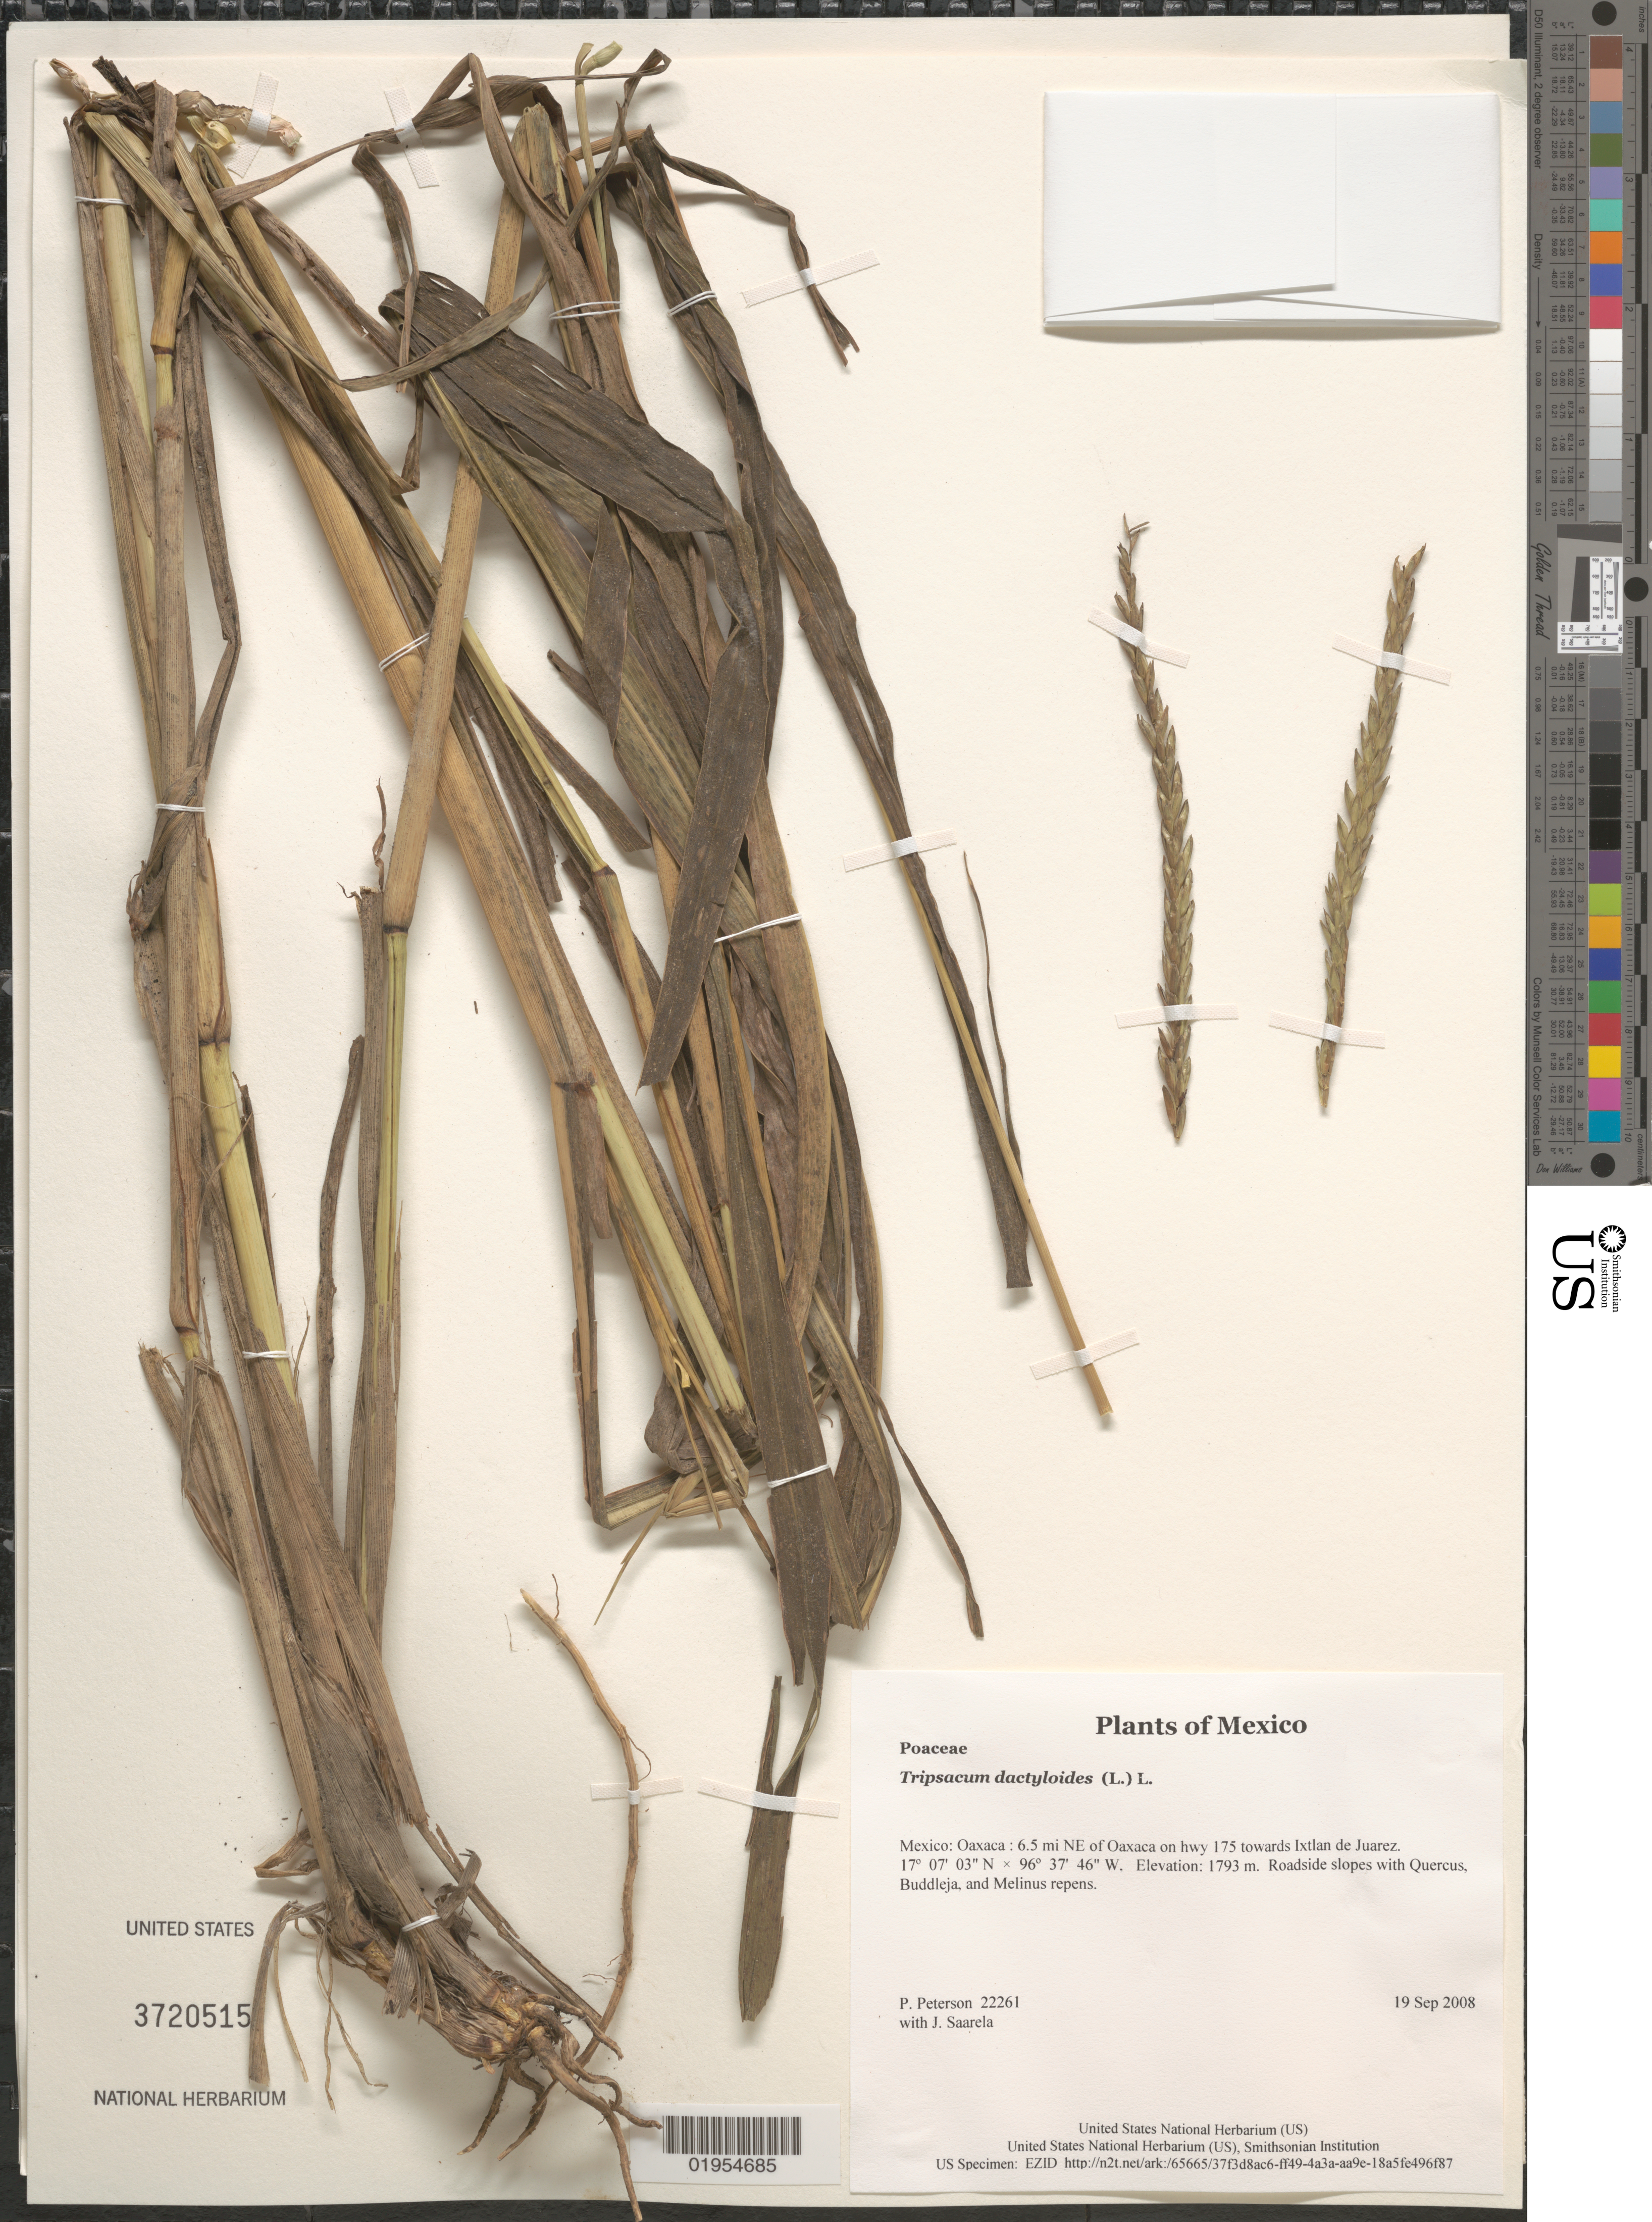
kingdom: Plantae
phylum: Tracheophyta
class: Liliopsida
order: Poales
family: Poaceae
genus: Tripsacum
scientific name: Tripsacum dactyloides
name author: (L.) L.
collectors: P. M. Peterson & J. Saarela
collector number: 22261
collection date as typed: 19 Sep 2008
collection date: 2008-09-19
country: Mexico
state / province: Oaxaca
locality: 6.5 mi NE of Oaxaca on hwy 175 towards Ixtlan de Juarez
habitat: Roadside slopes with Quercus, Buddleja, and Melinus repens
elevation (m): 1793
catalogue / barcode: US 3720515